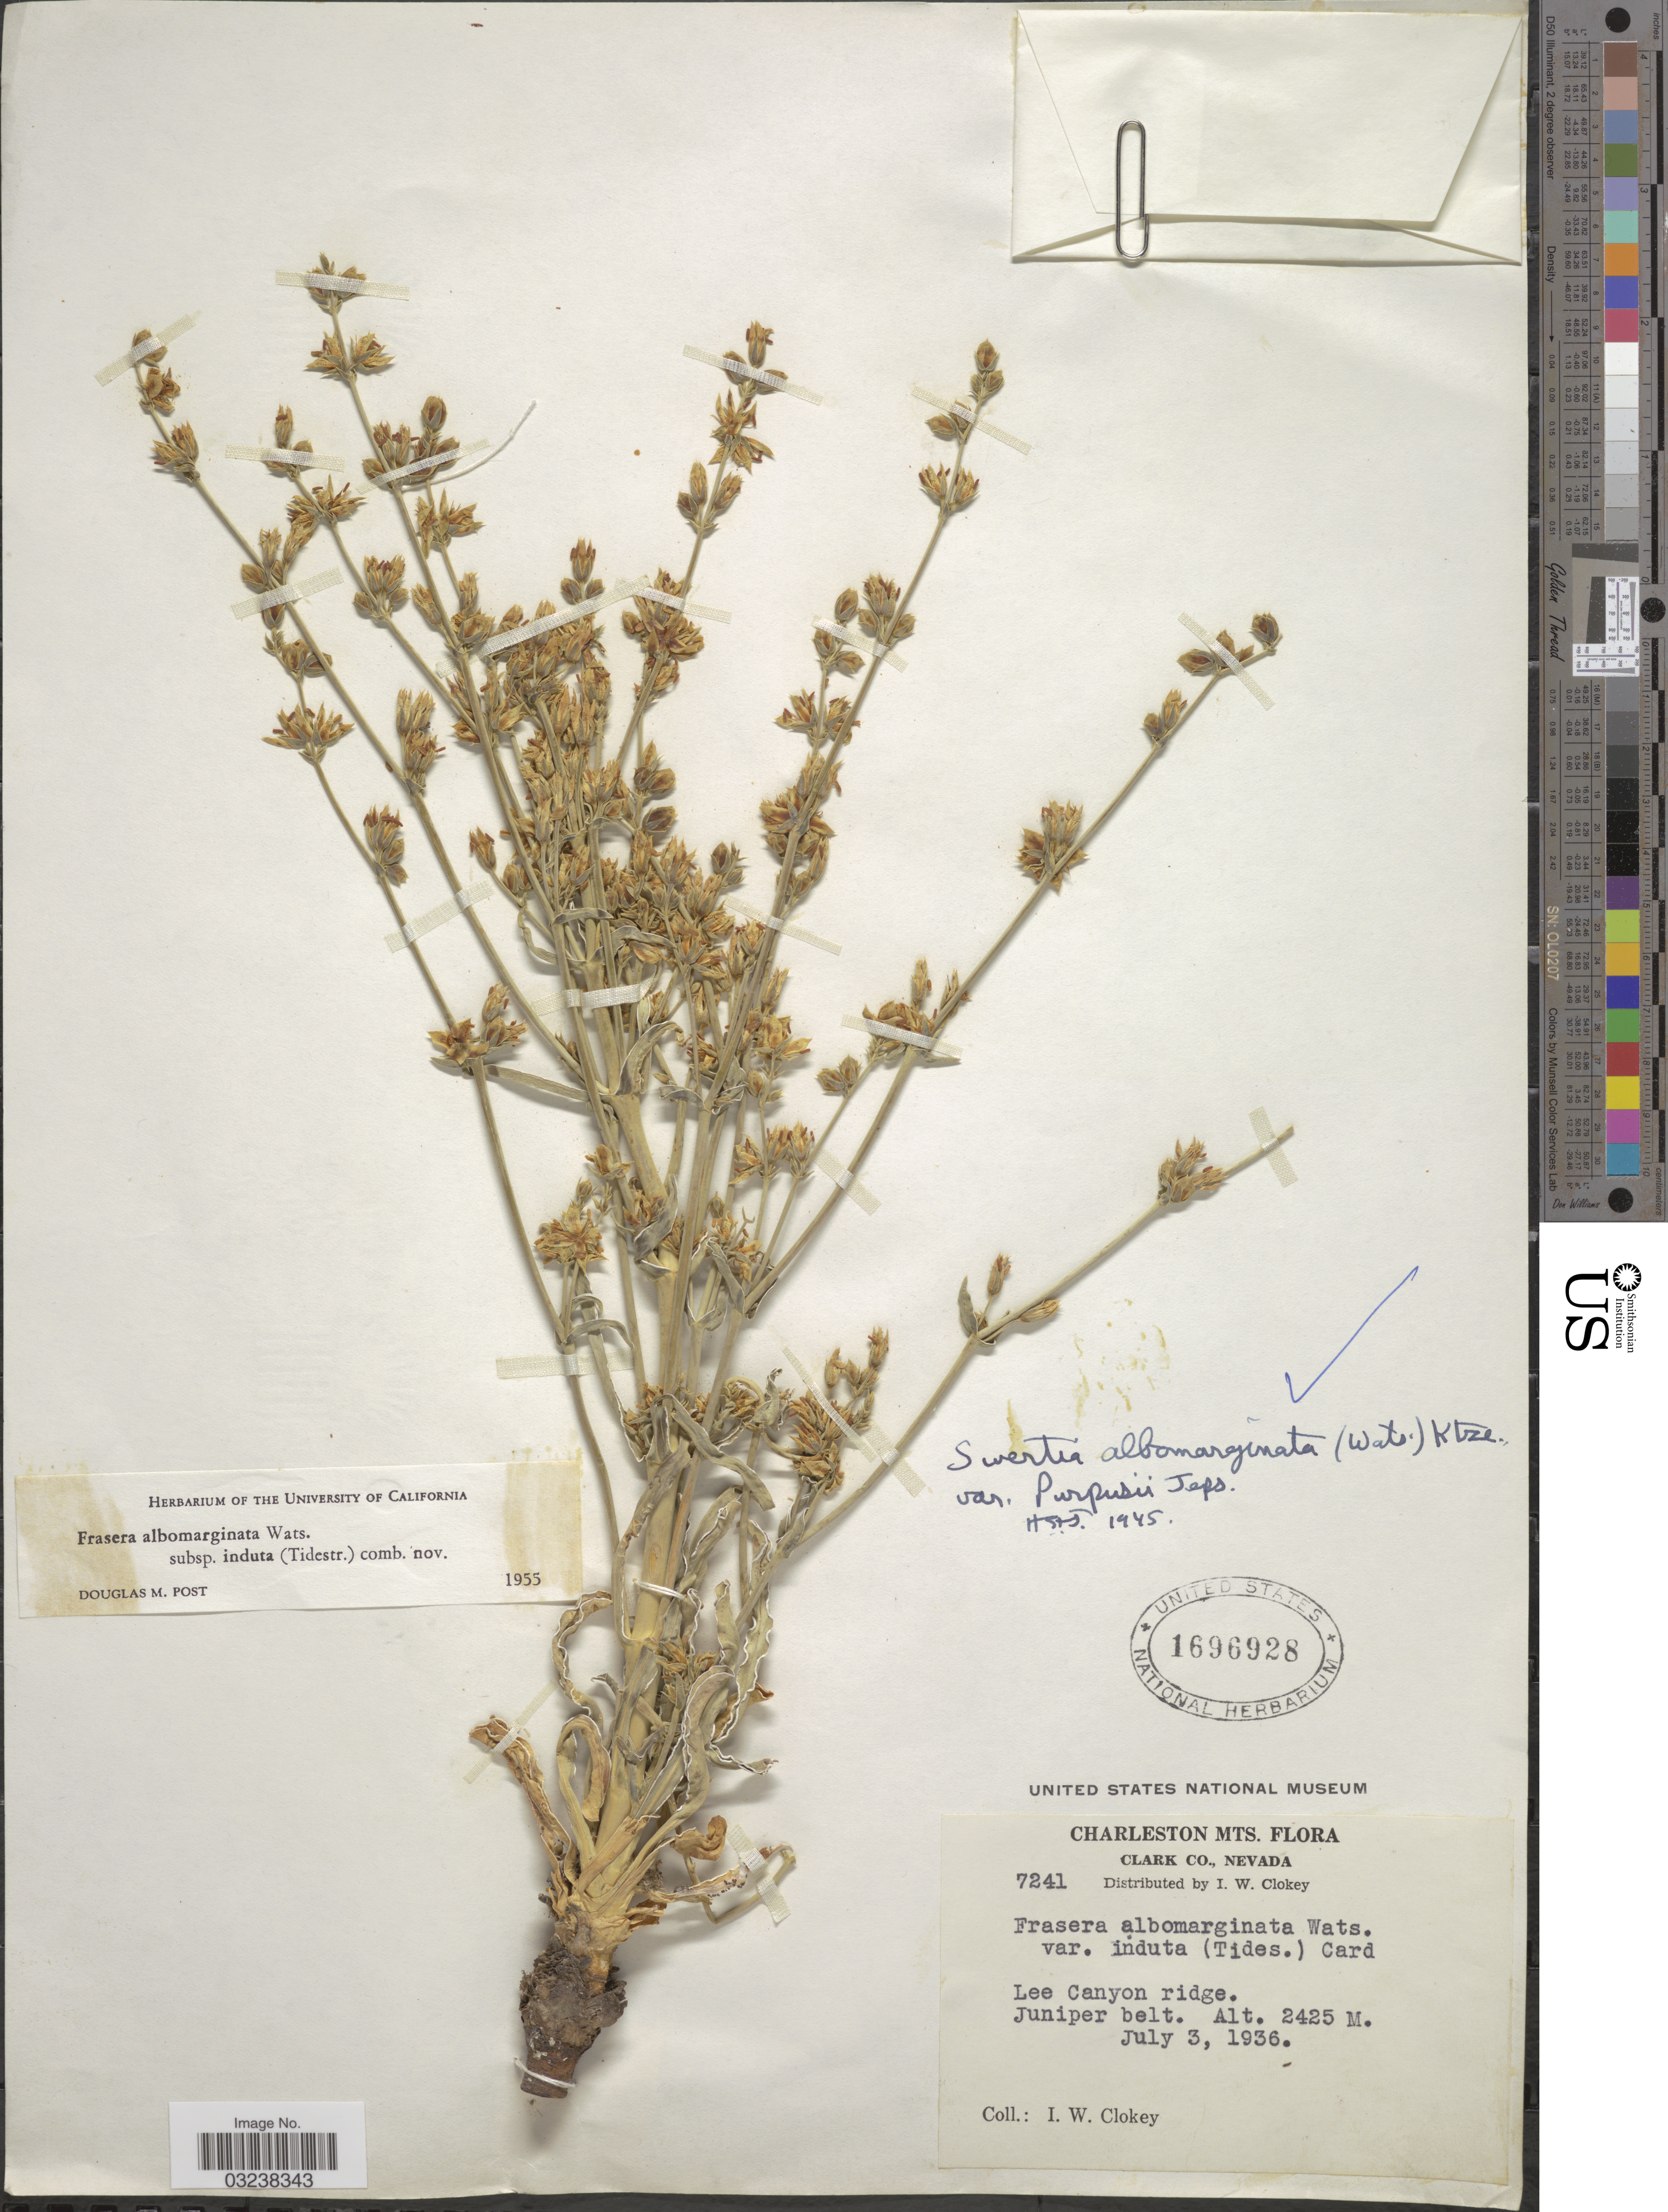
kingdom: Plantae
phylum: Tracheophyta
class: Magnoliopsida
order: Gentianales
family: Gentianaceae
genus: Swertia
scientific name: Swertia albomarginata subsp. purpusii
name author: (Jeps.) A.E. Murray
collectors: I. W. Clokey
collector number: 7241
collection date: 1936-07-03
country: United States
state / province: Nevada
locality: Charleston Mts. Clark Co. Lee Canyon ridge. Juniper belt.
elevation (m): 2425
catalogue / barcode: US 1696928